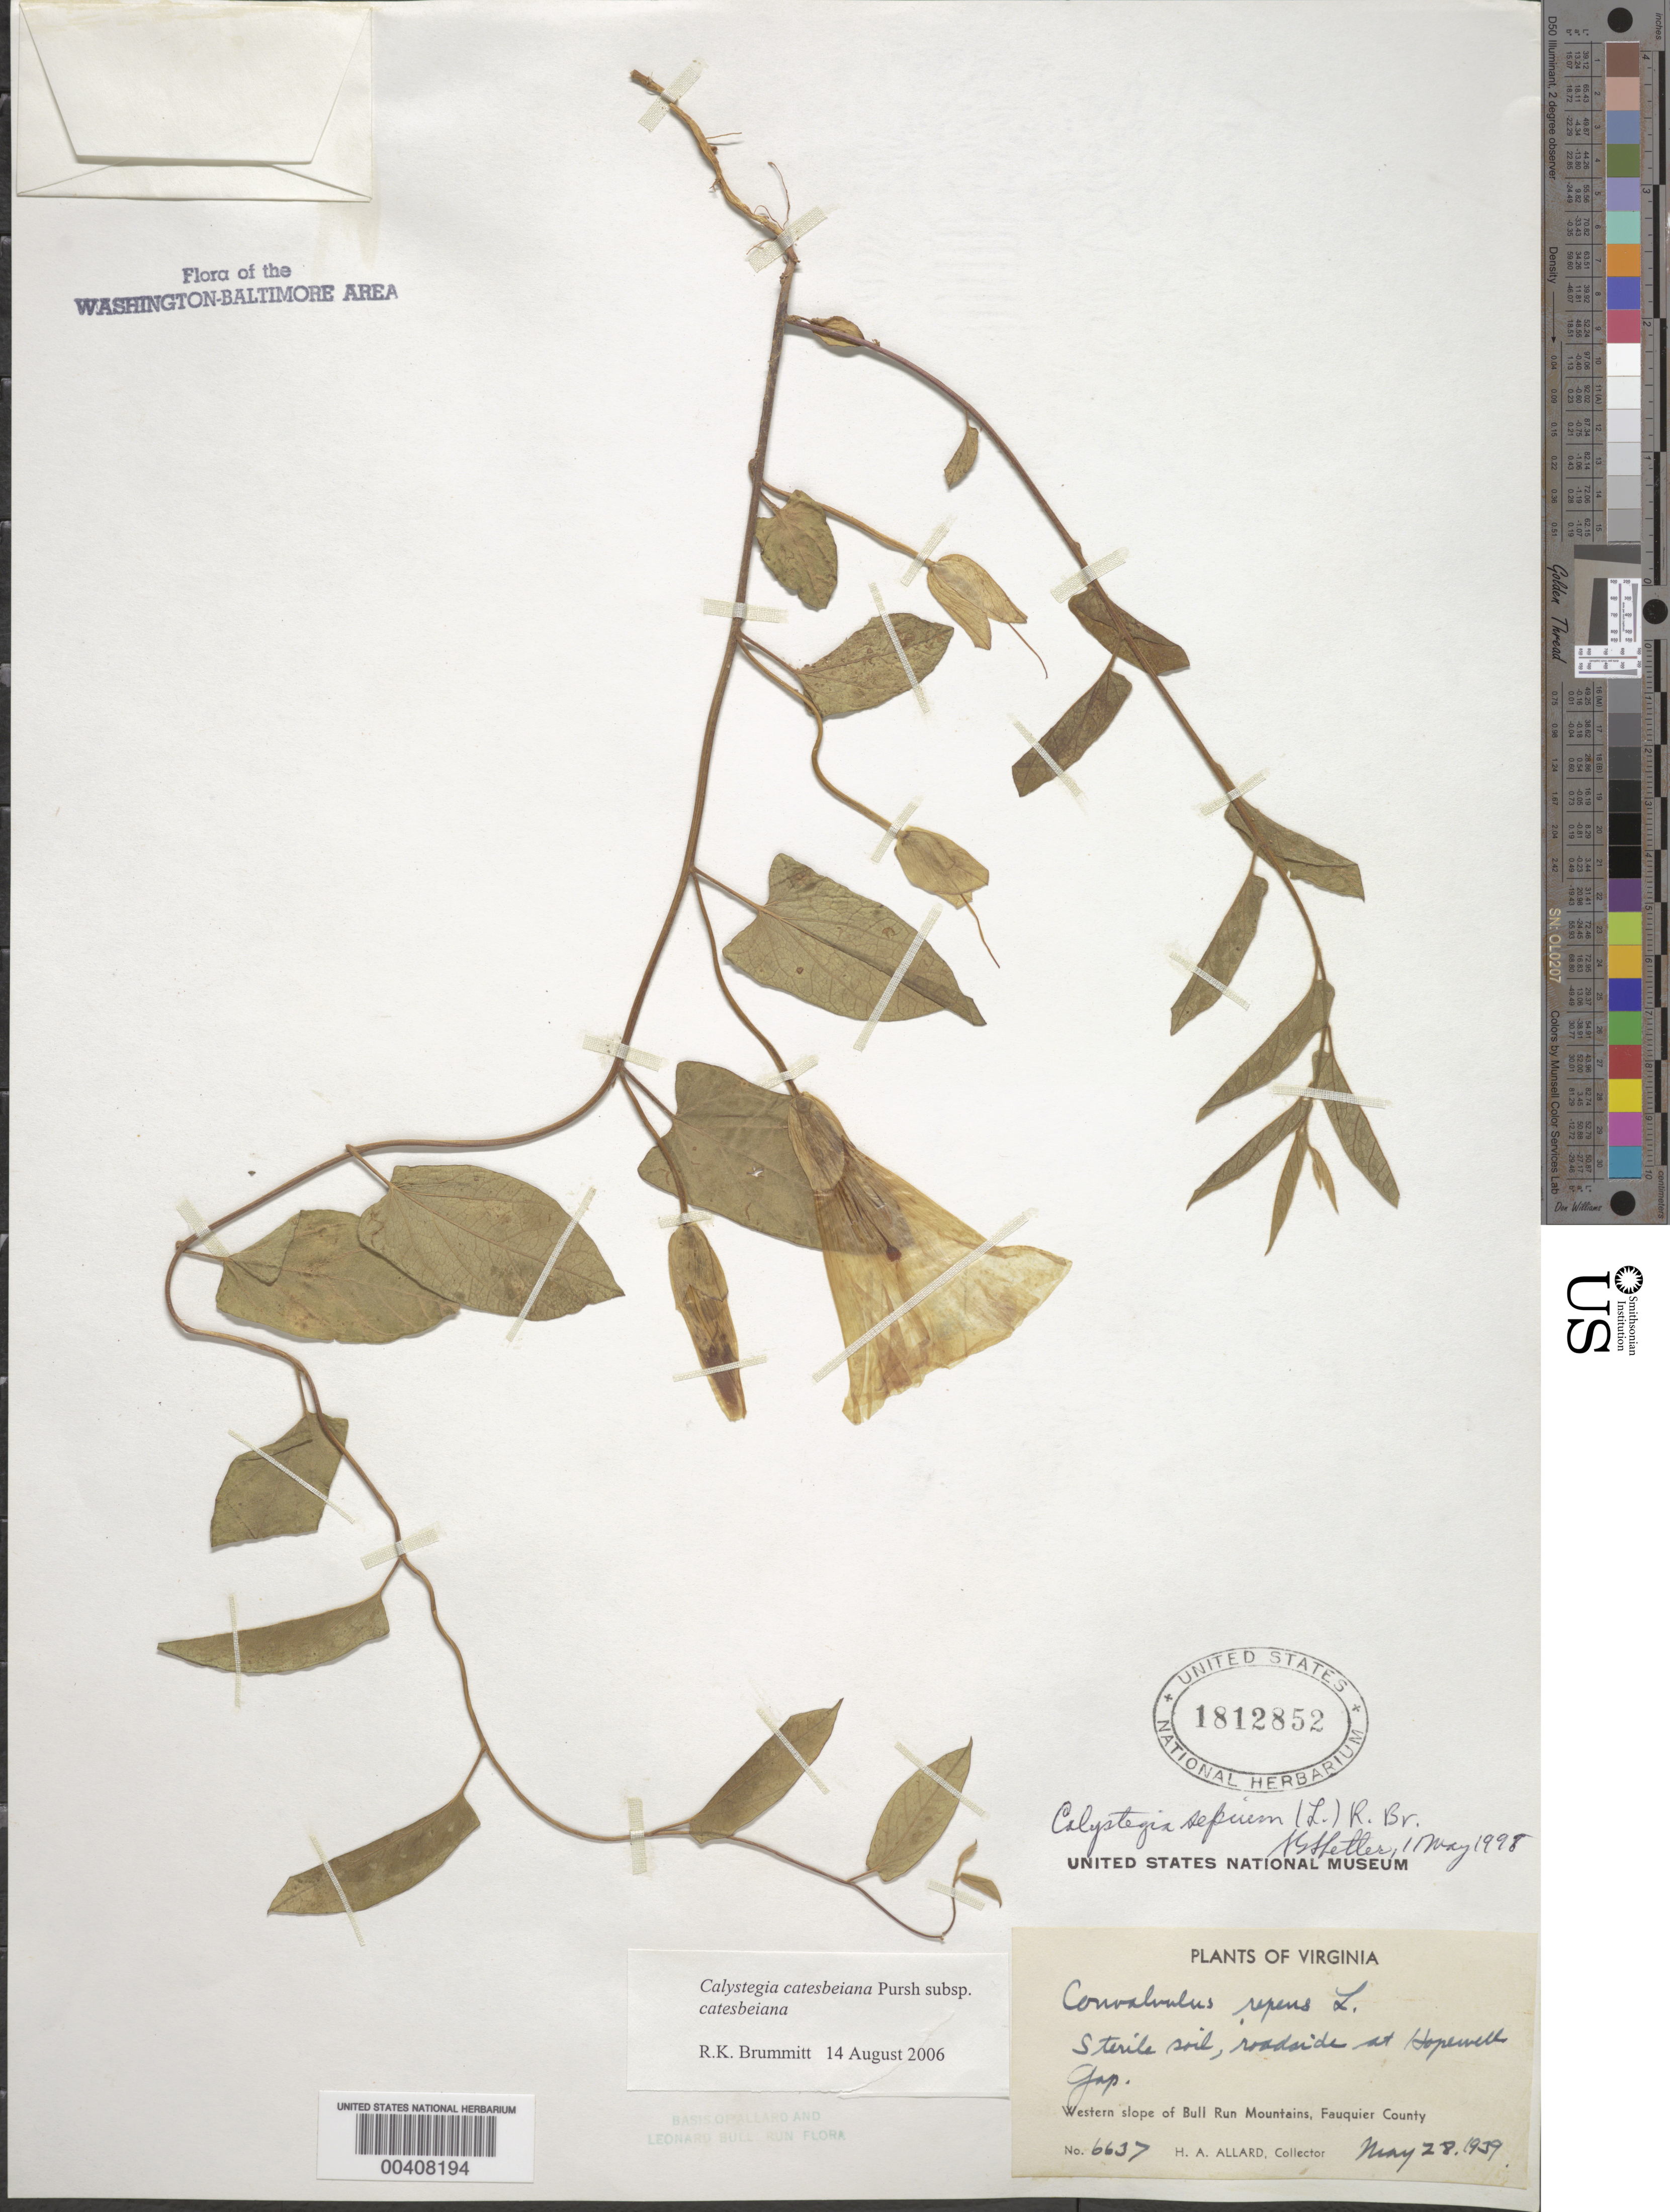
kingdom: Plantae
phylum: Tracheophyta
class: Magnoliopsida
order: Solanales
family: Convolvulaceae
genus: Calystegia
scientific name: Calystegia catesbeiana subsp. catesbeiana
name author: Brummitt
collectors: H. A. Allard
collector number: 6637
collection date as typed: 28 May 1939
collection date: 1939-05-28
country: United States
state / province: Virginia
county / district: Fauquier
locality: Hopewell Gap, western slope of Bull Run Mountains Bull Run Mts.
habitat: Sterile soil, roadside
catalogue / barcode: US 1812852